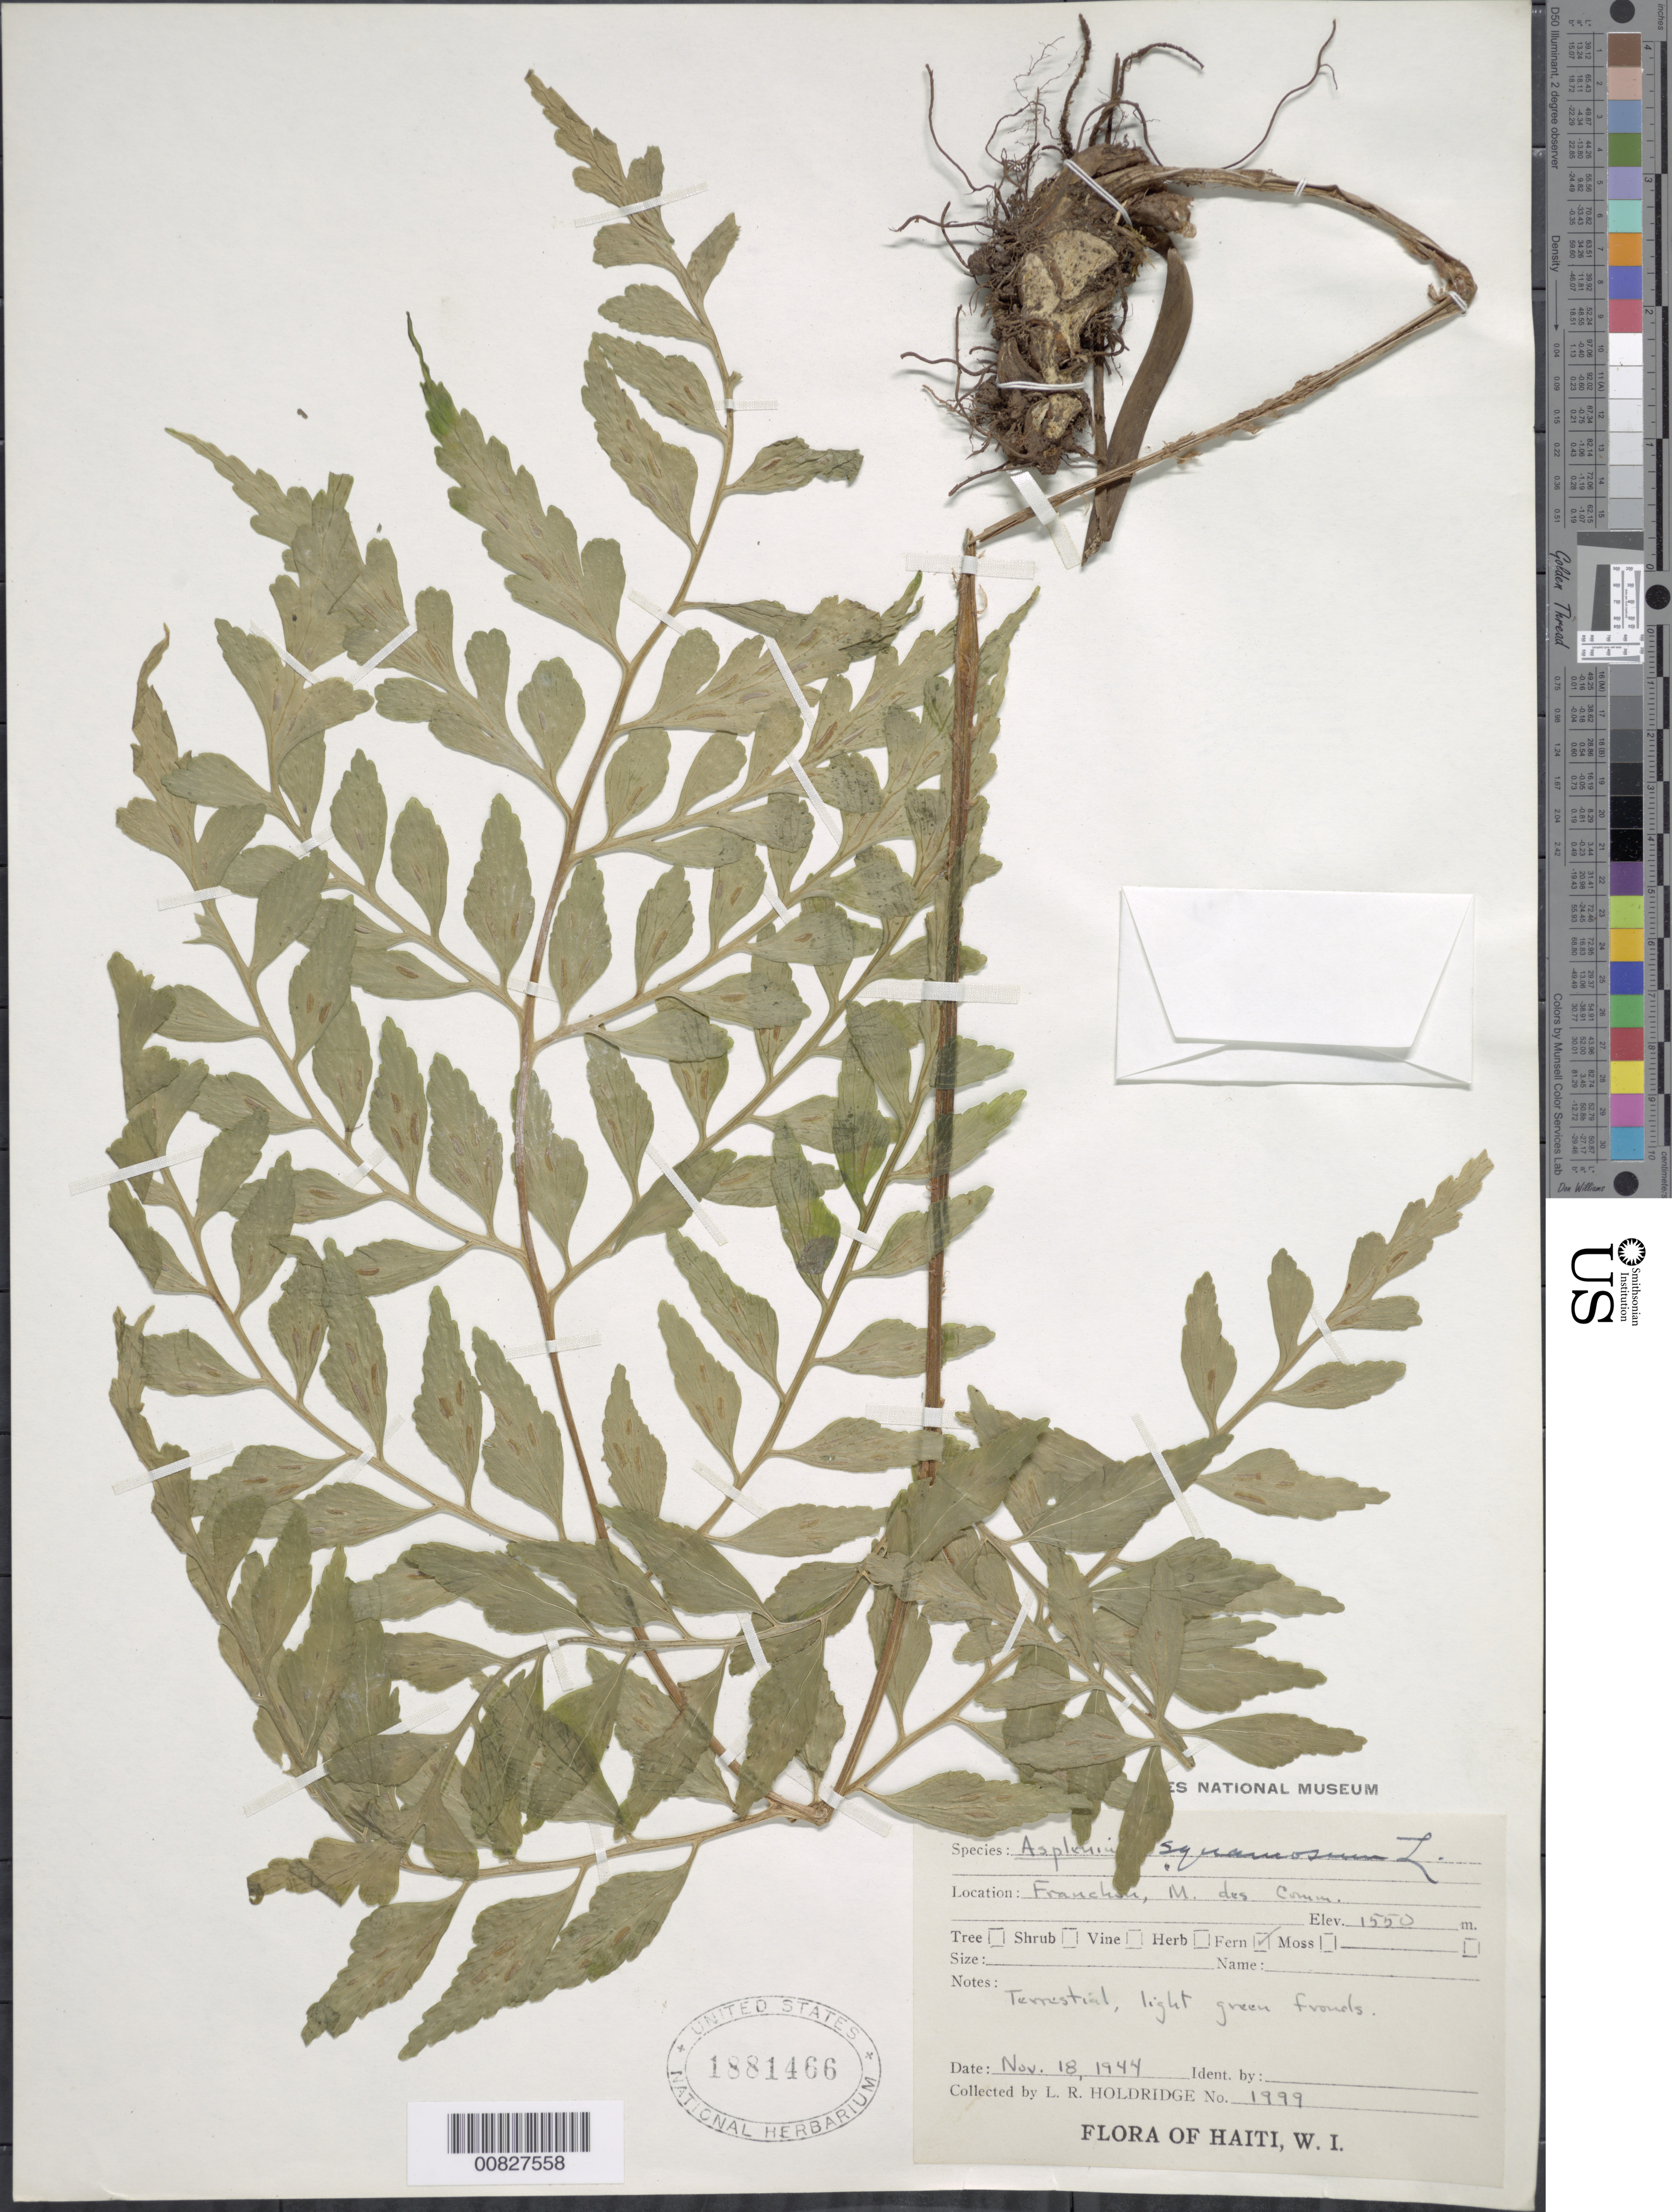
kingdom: Plantae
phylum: Tracheophyta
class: Polypodiopsida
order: Polypodiales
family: Aspleniaceae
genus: Asplenium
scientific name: Asplenium squamosum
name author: L.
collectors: L. Holdridge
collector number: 1999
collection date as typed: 18 Nov 1944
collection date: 1944-11-18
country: Haiti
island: Hispaniola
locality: Franchon, Morne des Commissaires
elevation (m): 1550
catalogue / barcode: US 1881466